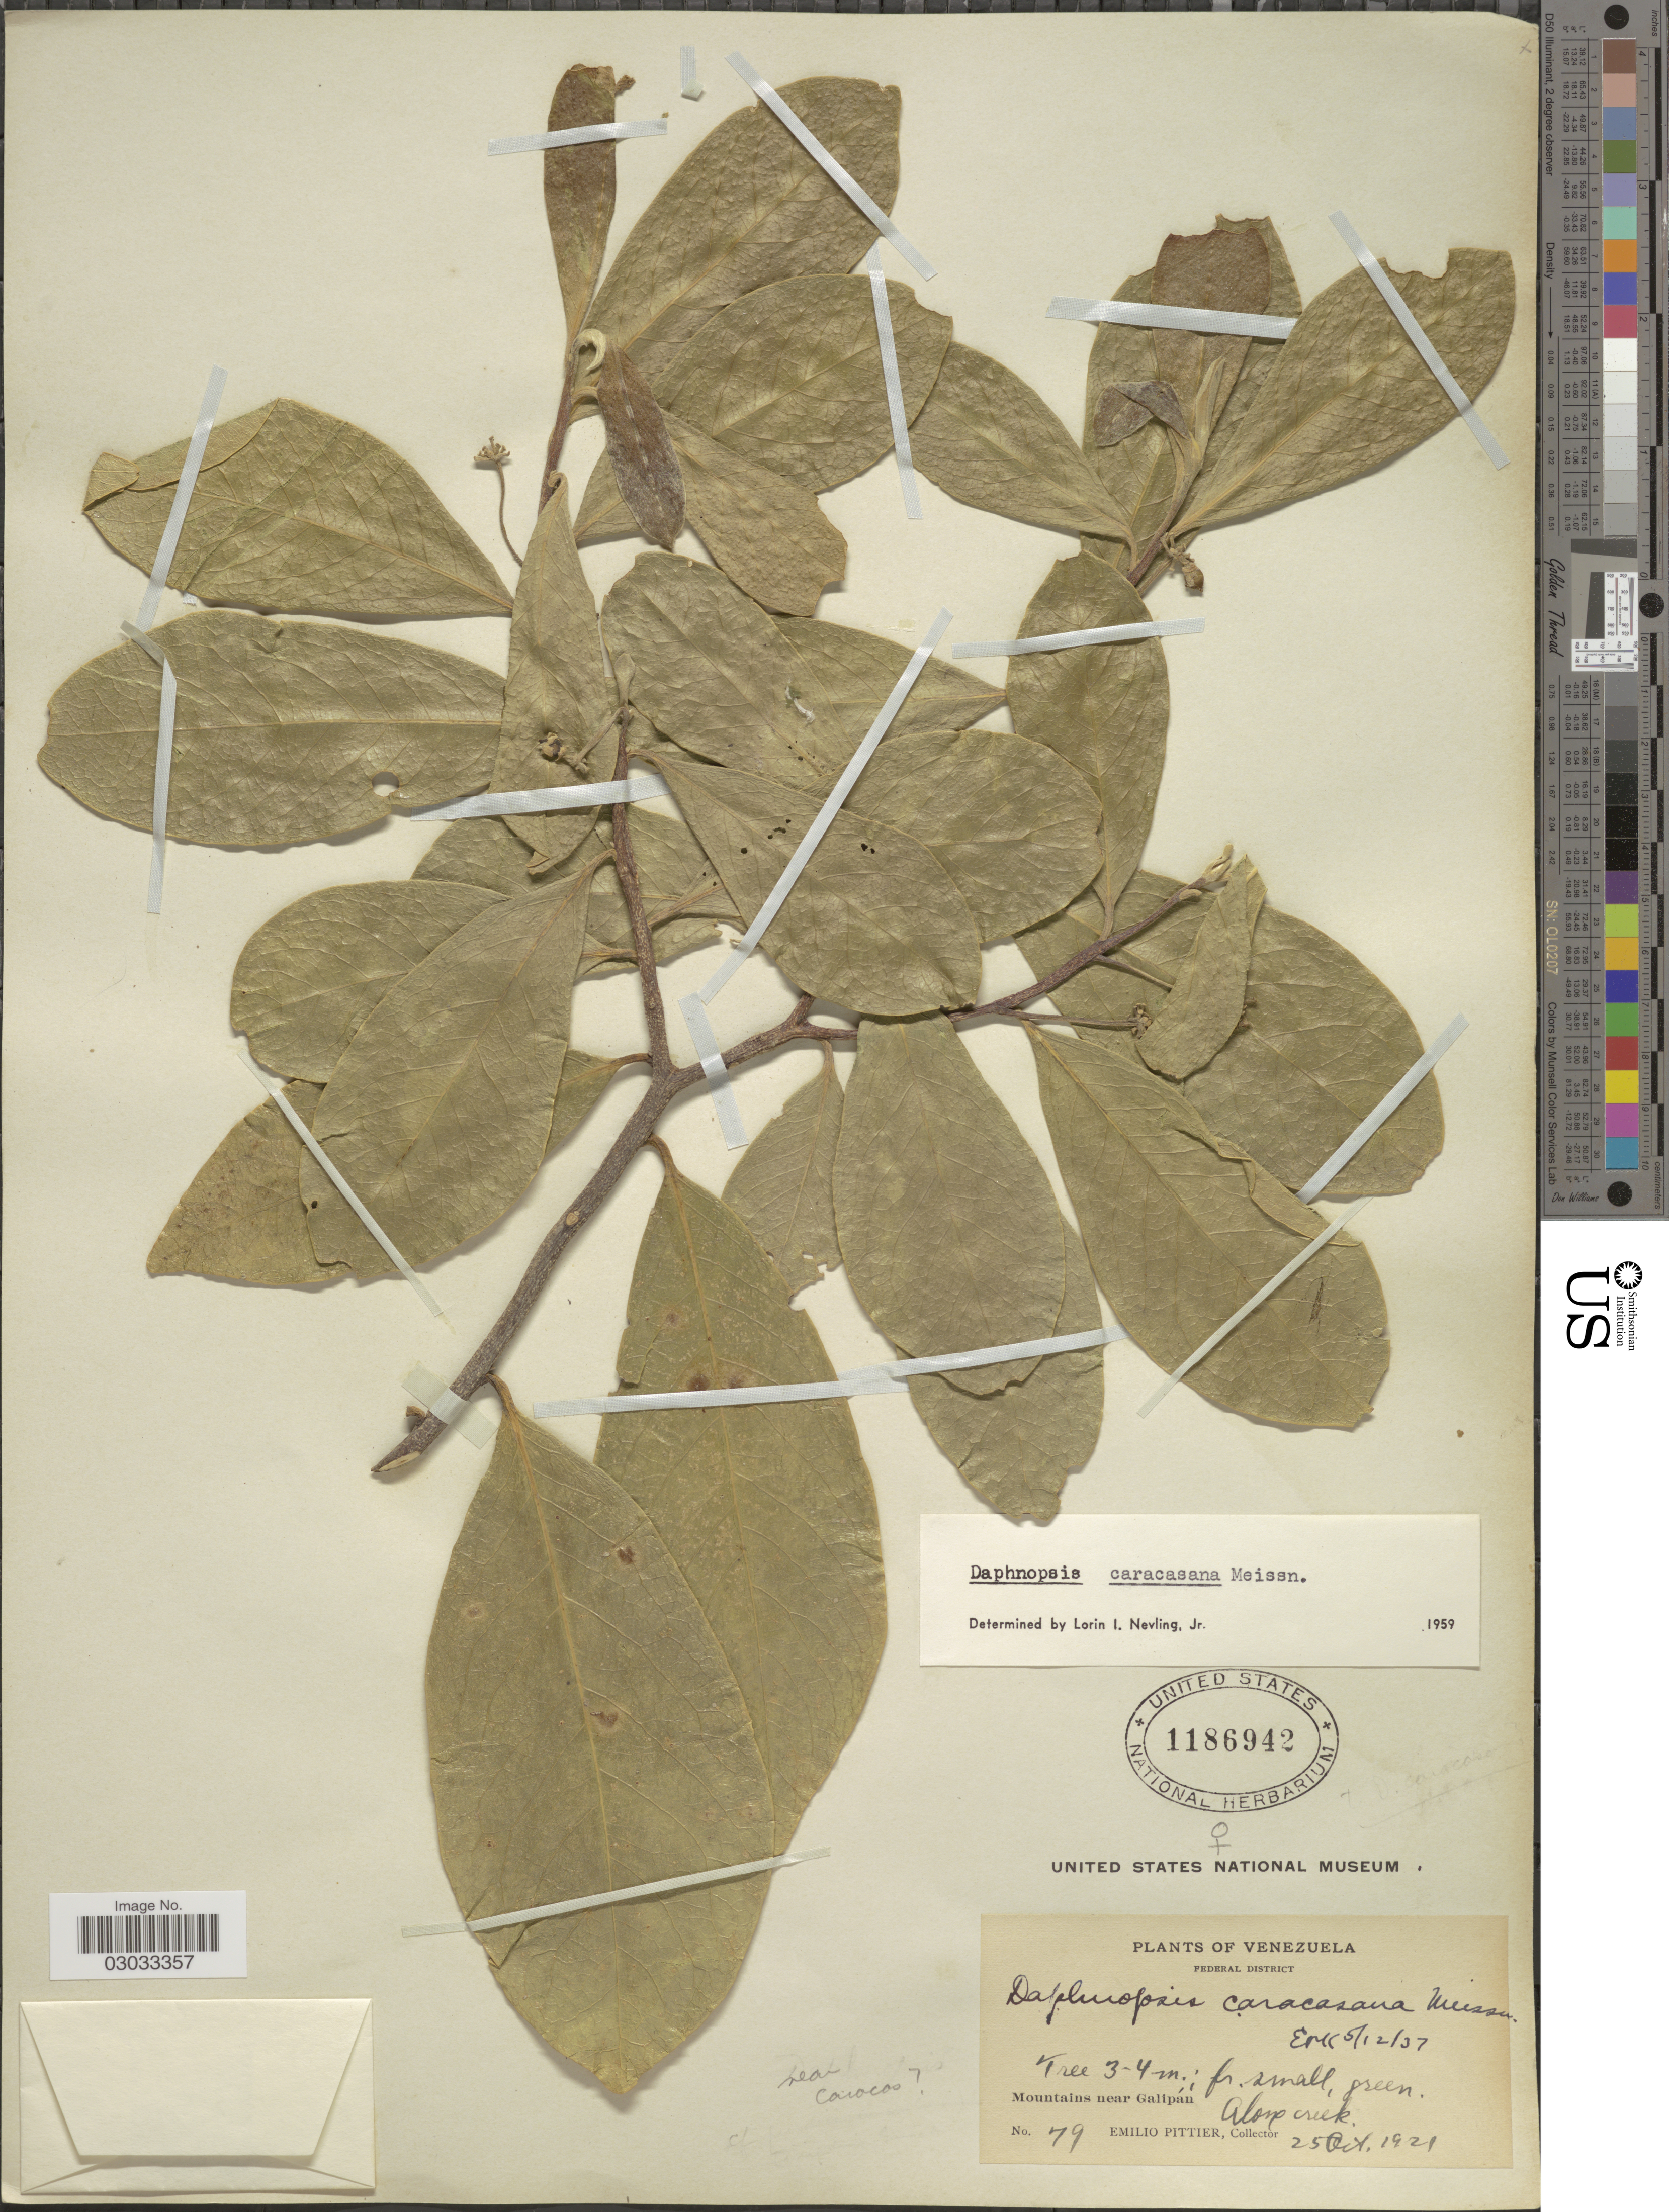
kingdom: Plantae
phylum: Tracheophyta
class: Magnoliopsida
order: Malvales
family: Thymelaeaceae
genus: Daphnopsis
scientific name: Daphnopsis caracasana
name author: Meisn.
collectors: E. Pittier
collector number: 79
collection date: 1921-10-25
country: Venezuela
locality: Federal District. Mountains near Galipán. Along creek.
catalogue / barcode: US 1186942